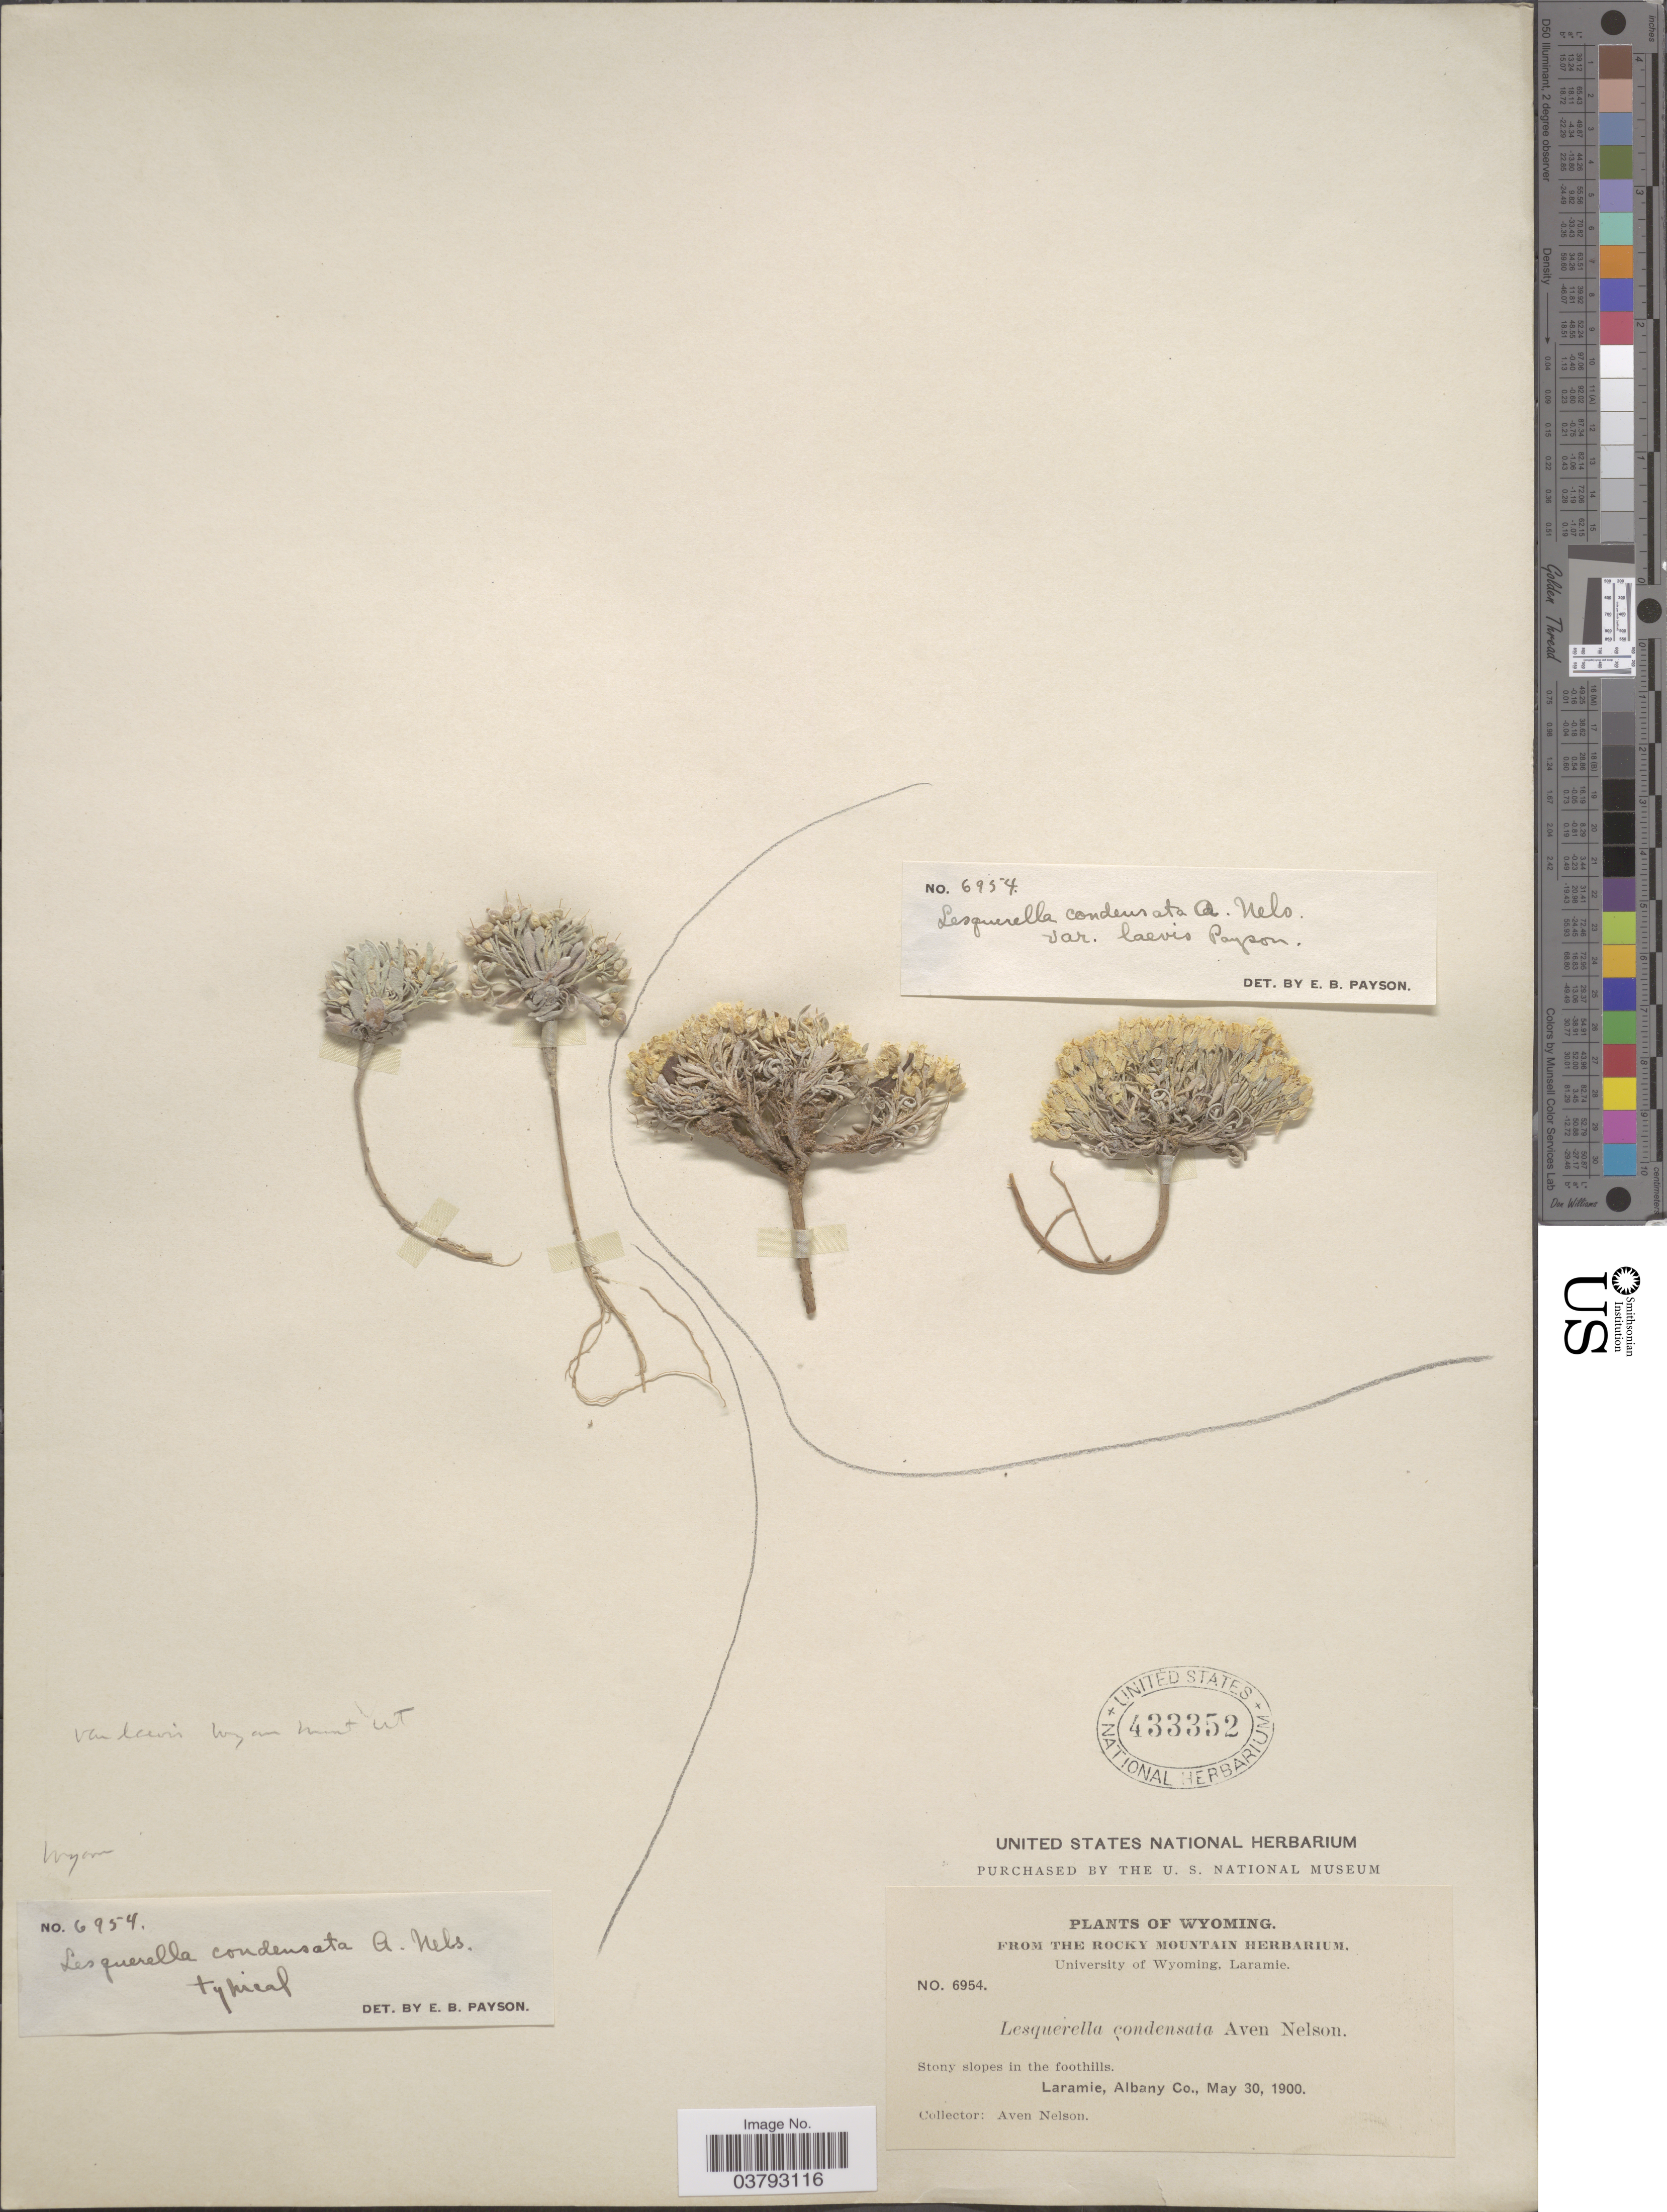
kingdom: Plantae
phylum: Tracheophyta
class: Magnoliopsida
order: Brassicales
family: Brassicaceae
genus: Lesquerella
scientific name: Lesquerella alpina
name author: (Nutt.) S. Watson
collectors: A. Nelson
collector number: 6954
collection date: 1900-05-30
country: United States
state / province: Wyoming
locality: Laramie, Albany Co.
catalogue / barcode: US 433352